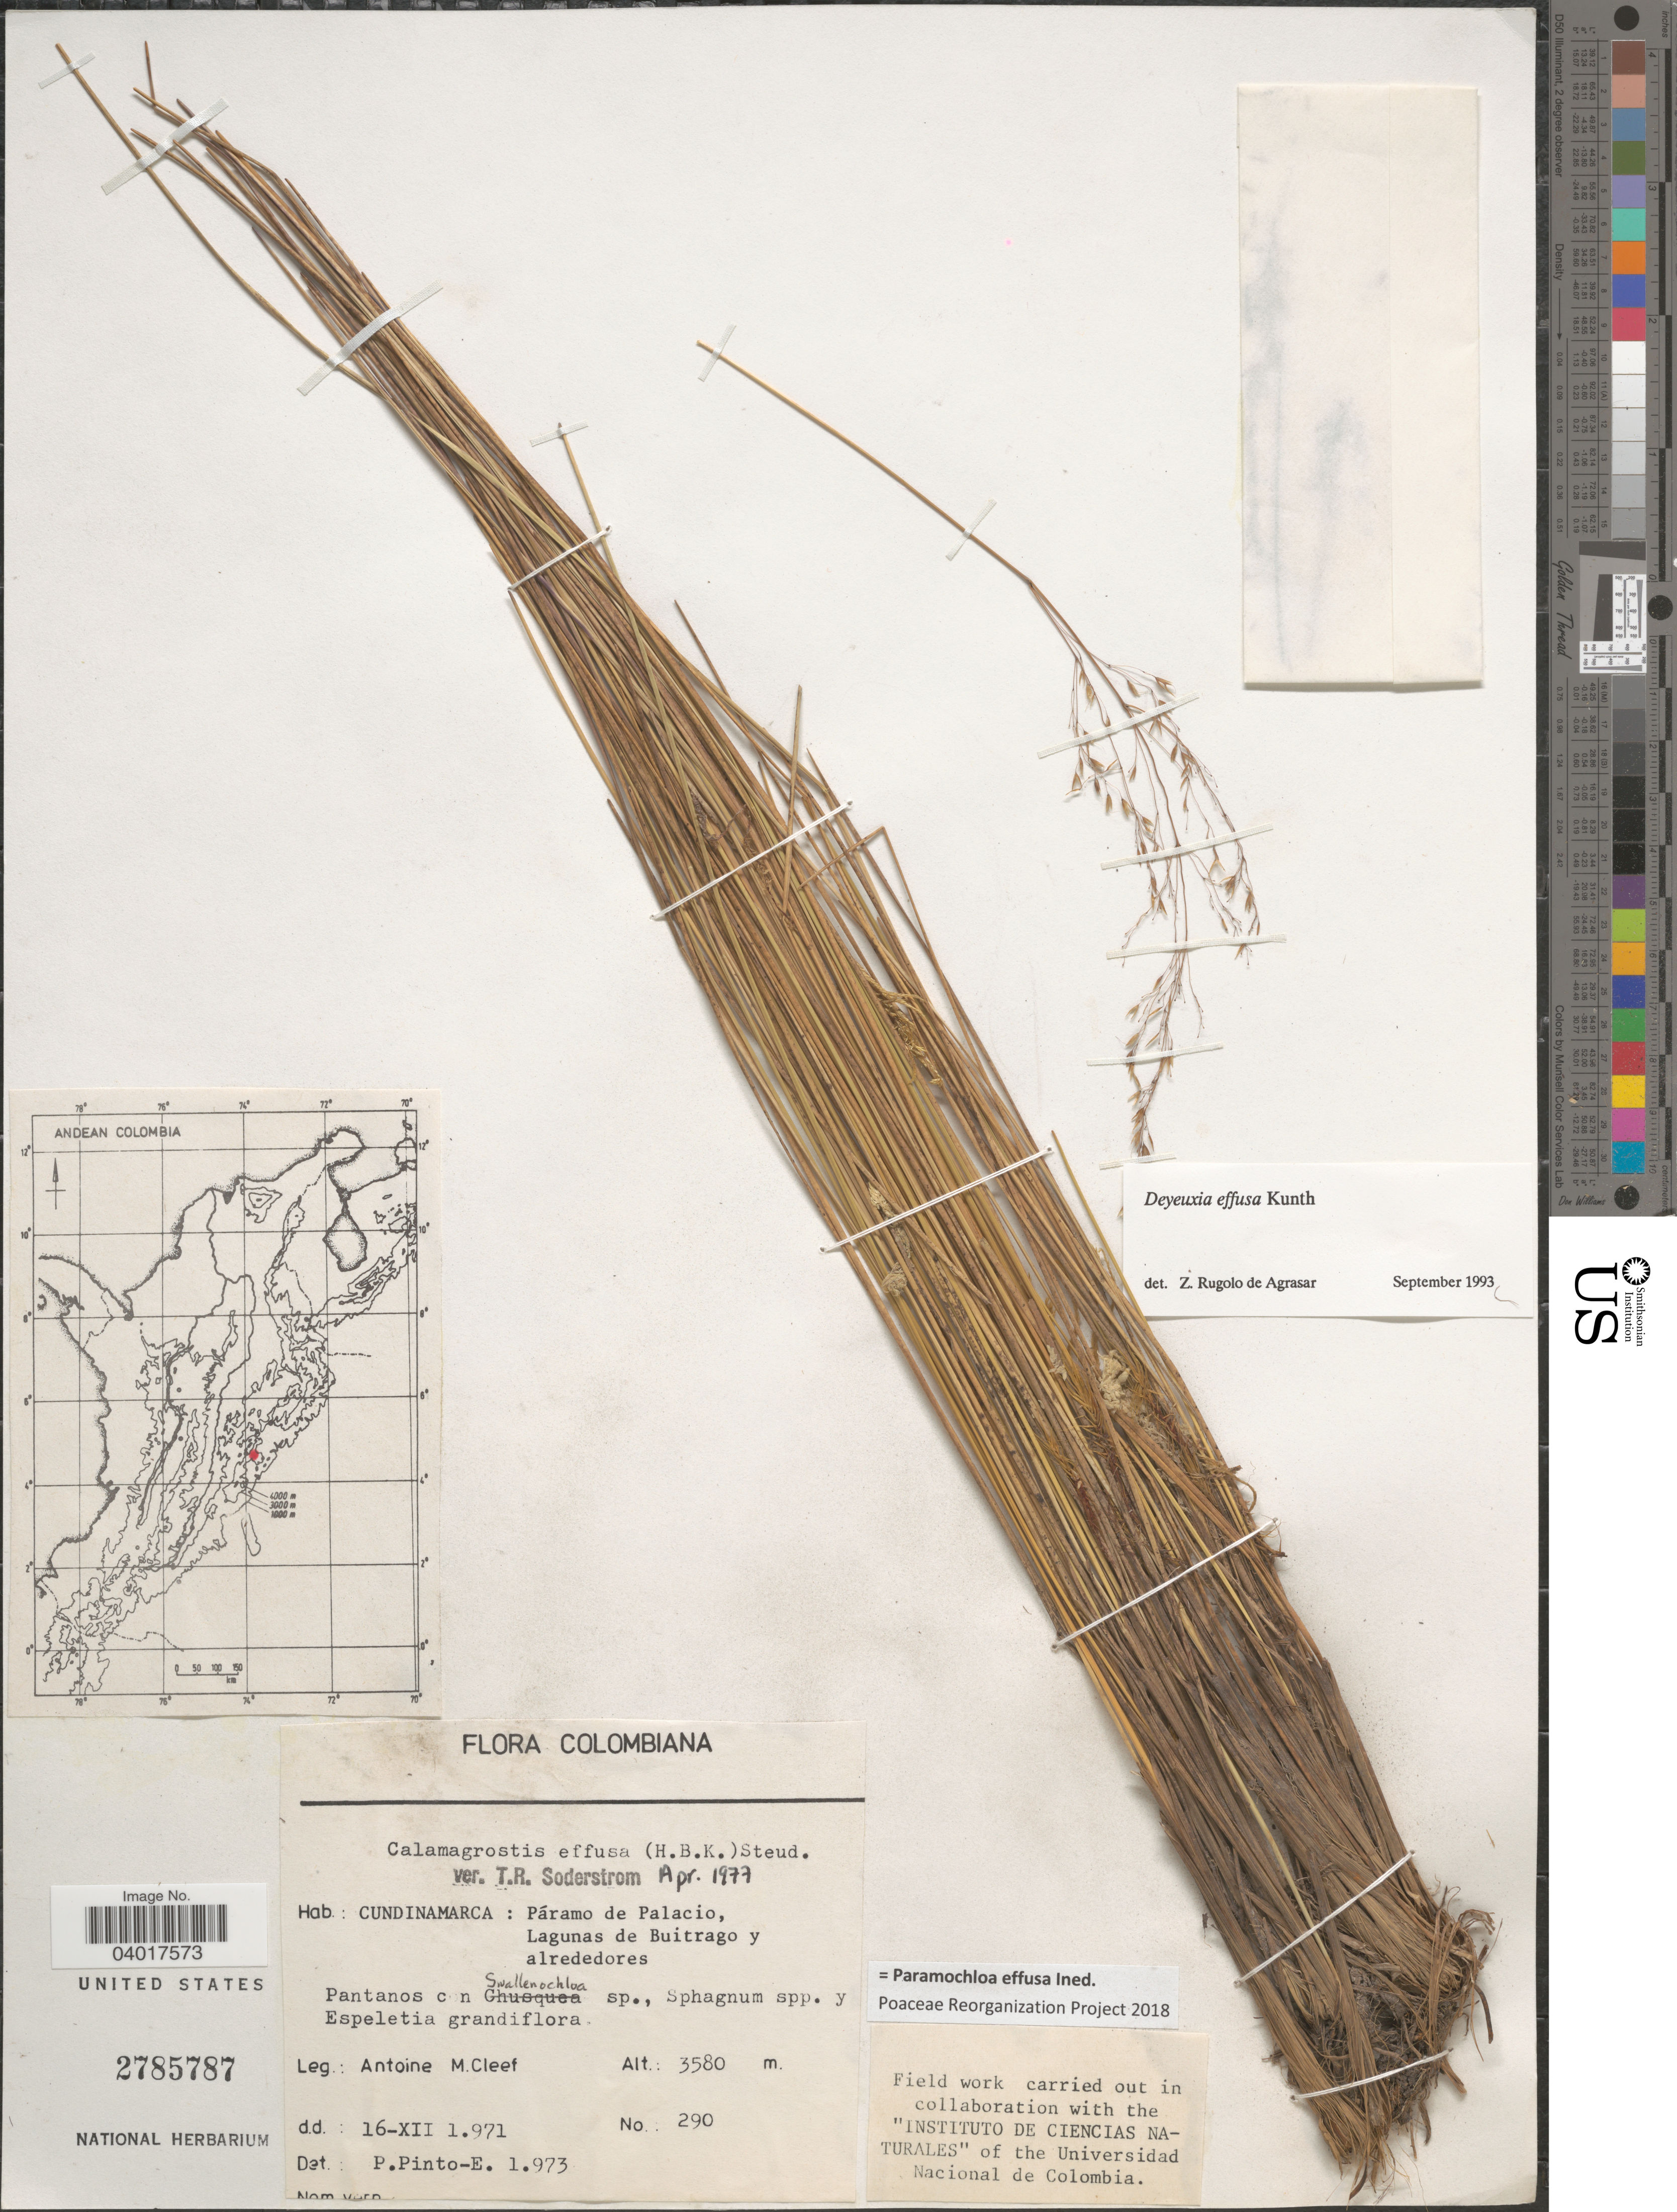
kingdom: Plantae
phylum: Tracheophyta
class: Liliopsida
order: Poales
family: Poaceae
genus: Paramochloa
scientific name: Paramochloa effusa ined.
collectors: A. M. Cleef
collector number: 290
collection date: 1971-12-16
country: Colombia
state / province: Cundinamarca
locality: Páramo de Palacio, Lagunas de Buitrago y alrededores.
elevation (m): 3580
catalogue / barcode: US 2785787